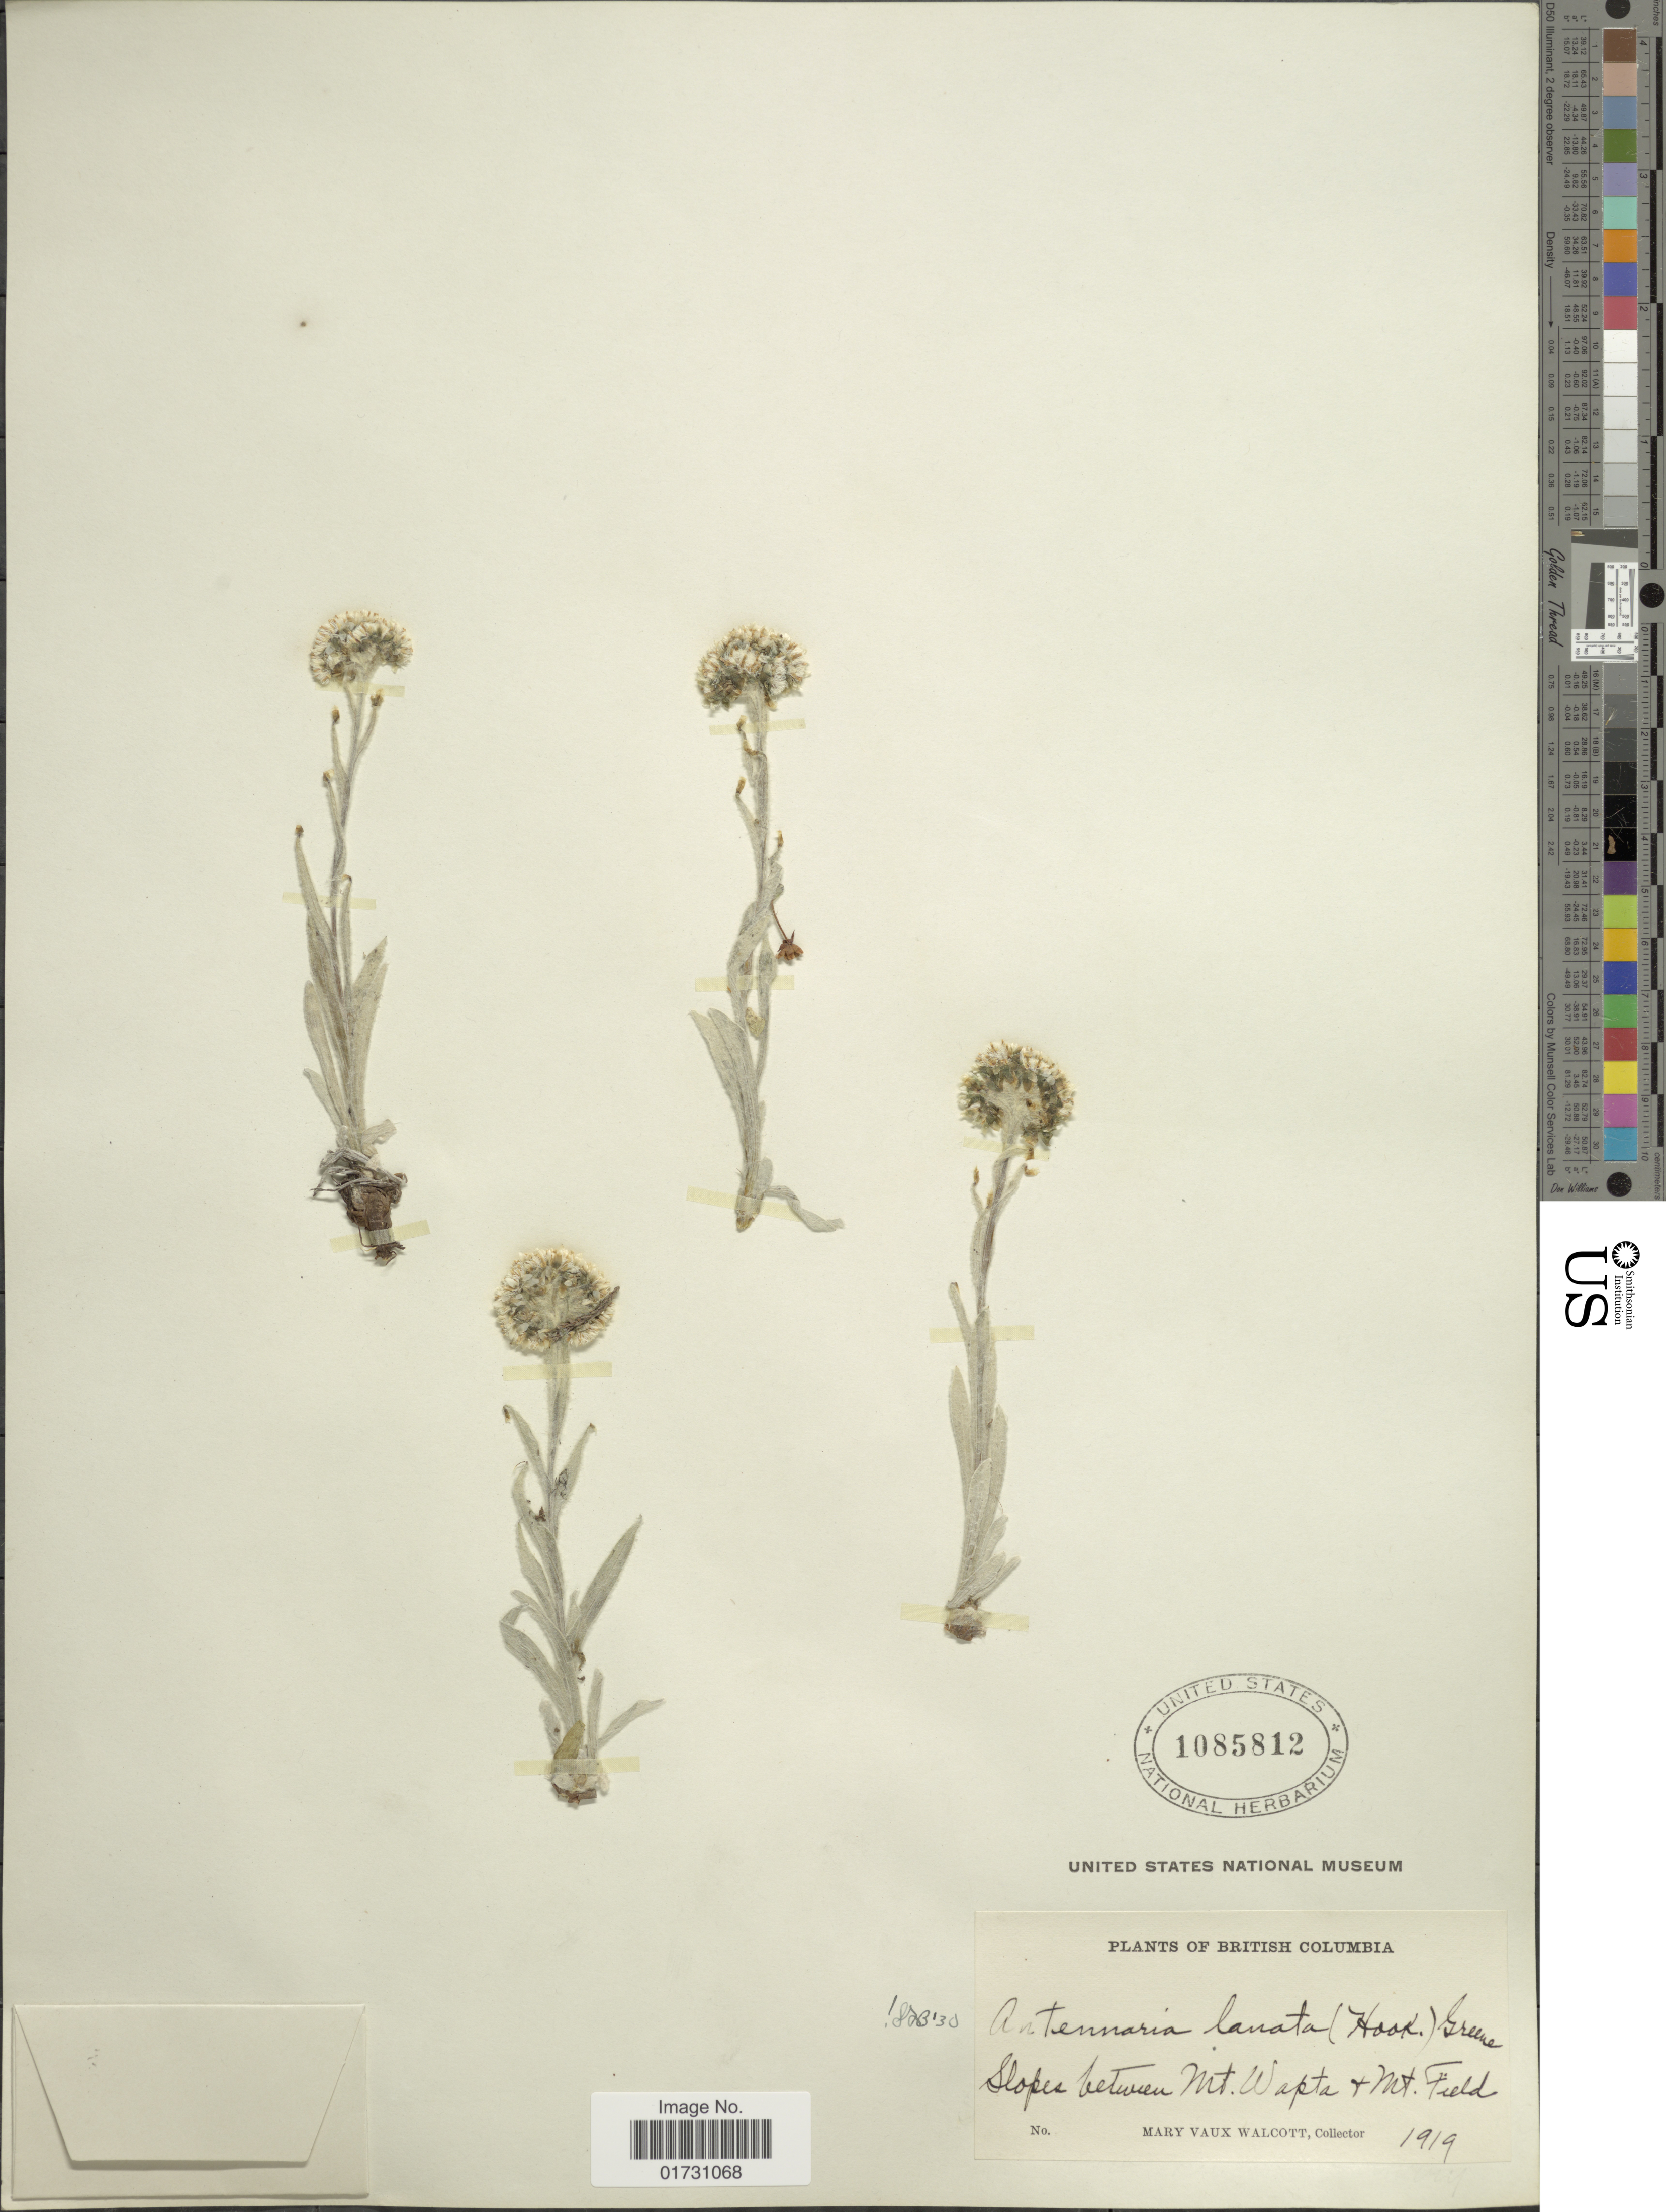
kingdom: Plantae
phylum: Tracheophyta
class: Magnoliopsida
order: Asterales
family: Asteraceae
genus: Antennaria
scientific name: Antennaria lanata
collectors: M. Walcott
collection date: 1919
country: Canada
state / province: British Columbia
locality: Slopes between Mt. Wapte et Mt. Field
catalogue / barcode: US 1085812